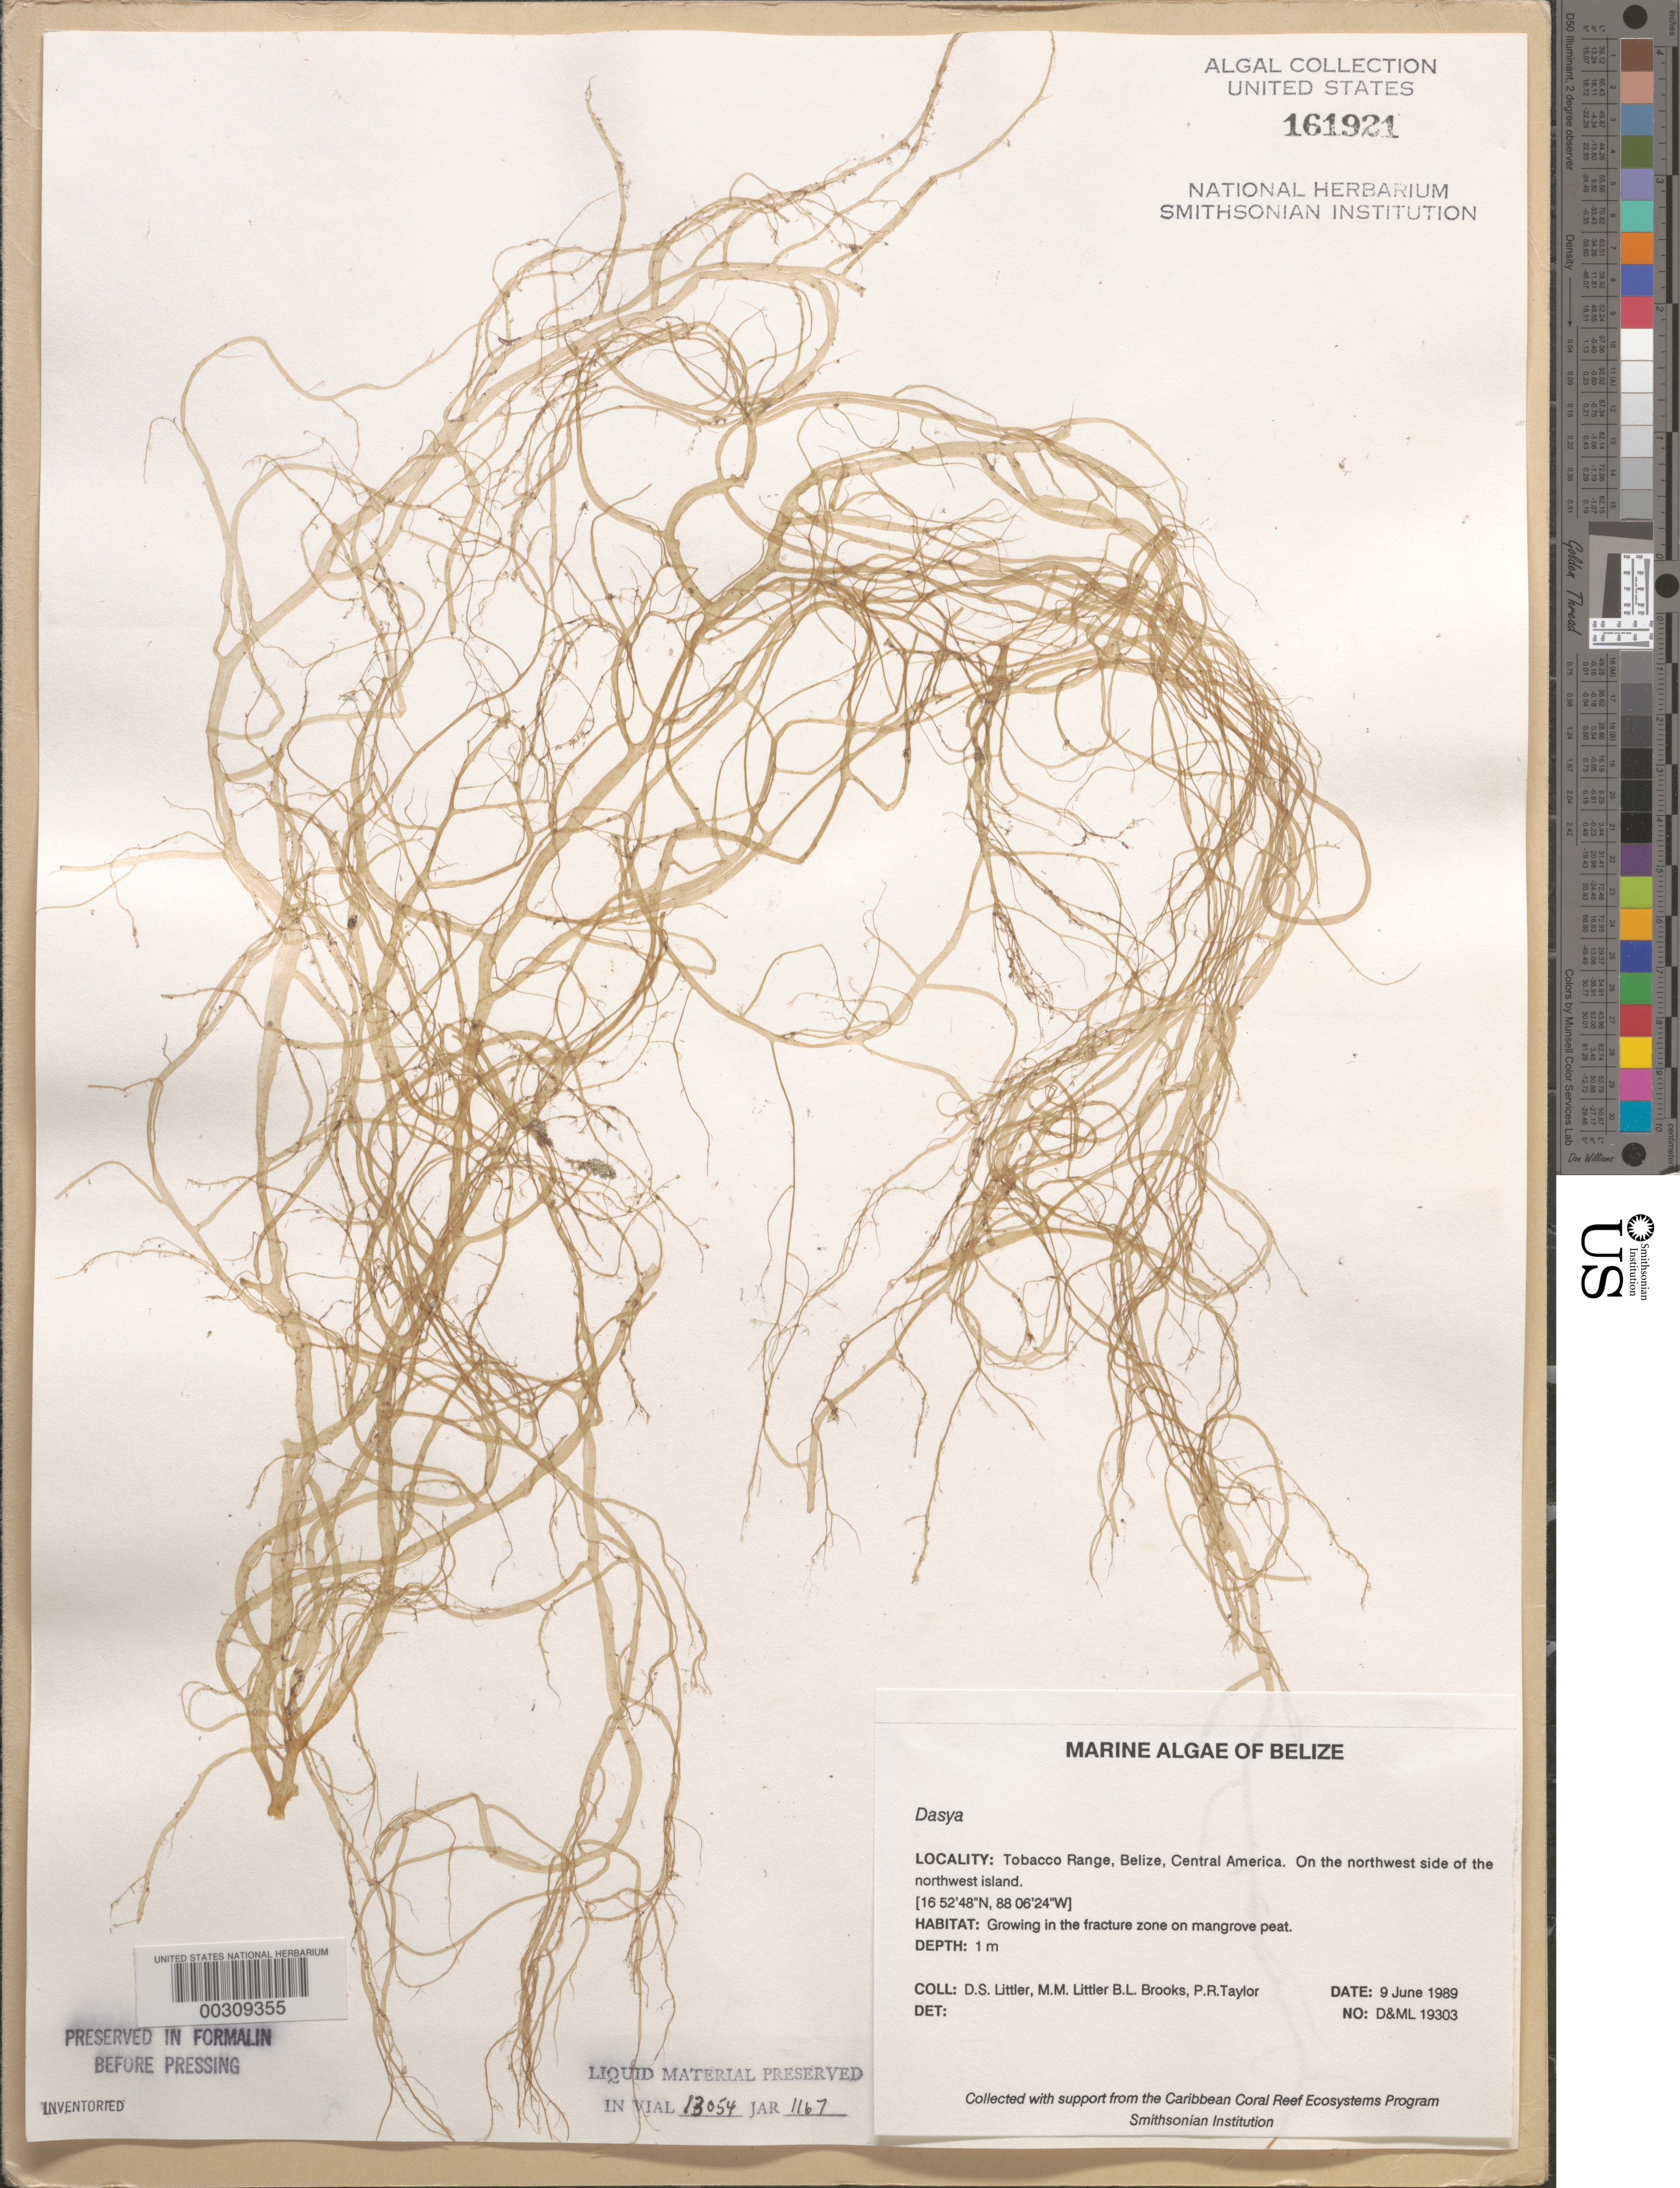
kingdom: Plantae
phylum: Rhodophyta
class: Florideophyceae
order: Ceramiales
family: Dasyaceae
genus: Dasya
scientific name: Dasya sp.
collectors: D. S. Littler, M. M. Littler, B. Brooks & P. R. Taylor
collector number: D&ML 19303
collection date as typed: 09 Jun 1989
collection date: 1989-06-09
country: Belize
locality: Tobacco Range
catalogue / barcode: US 161921